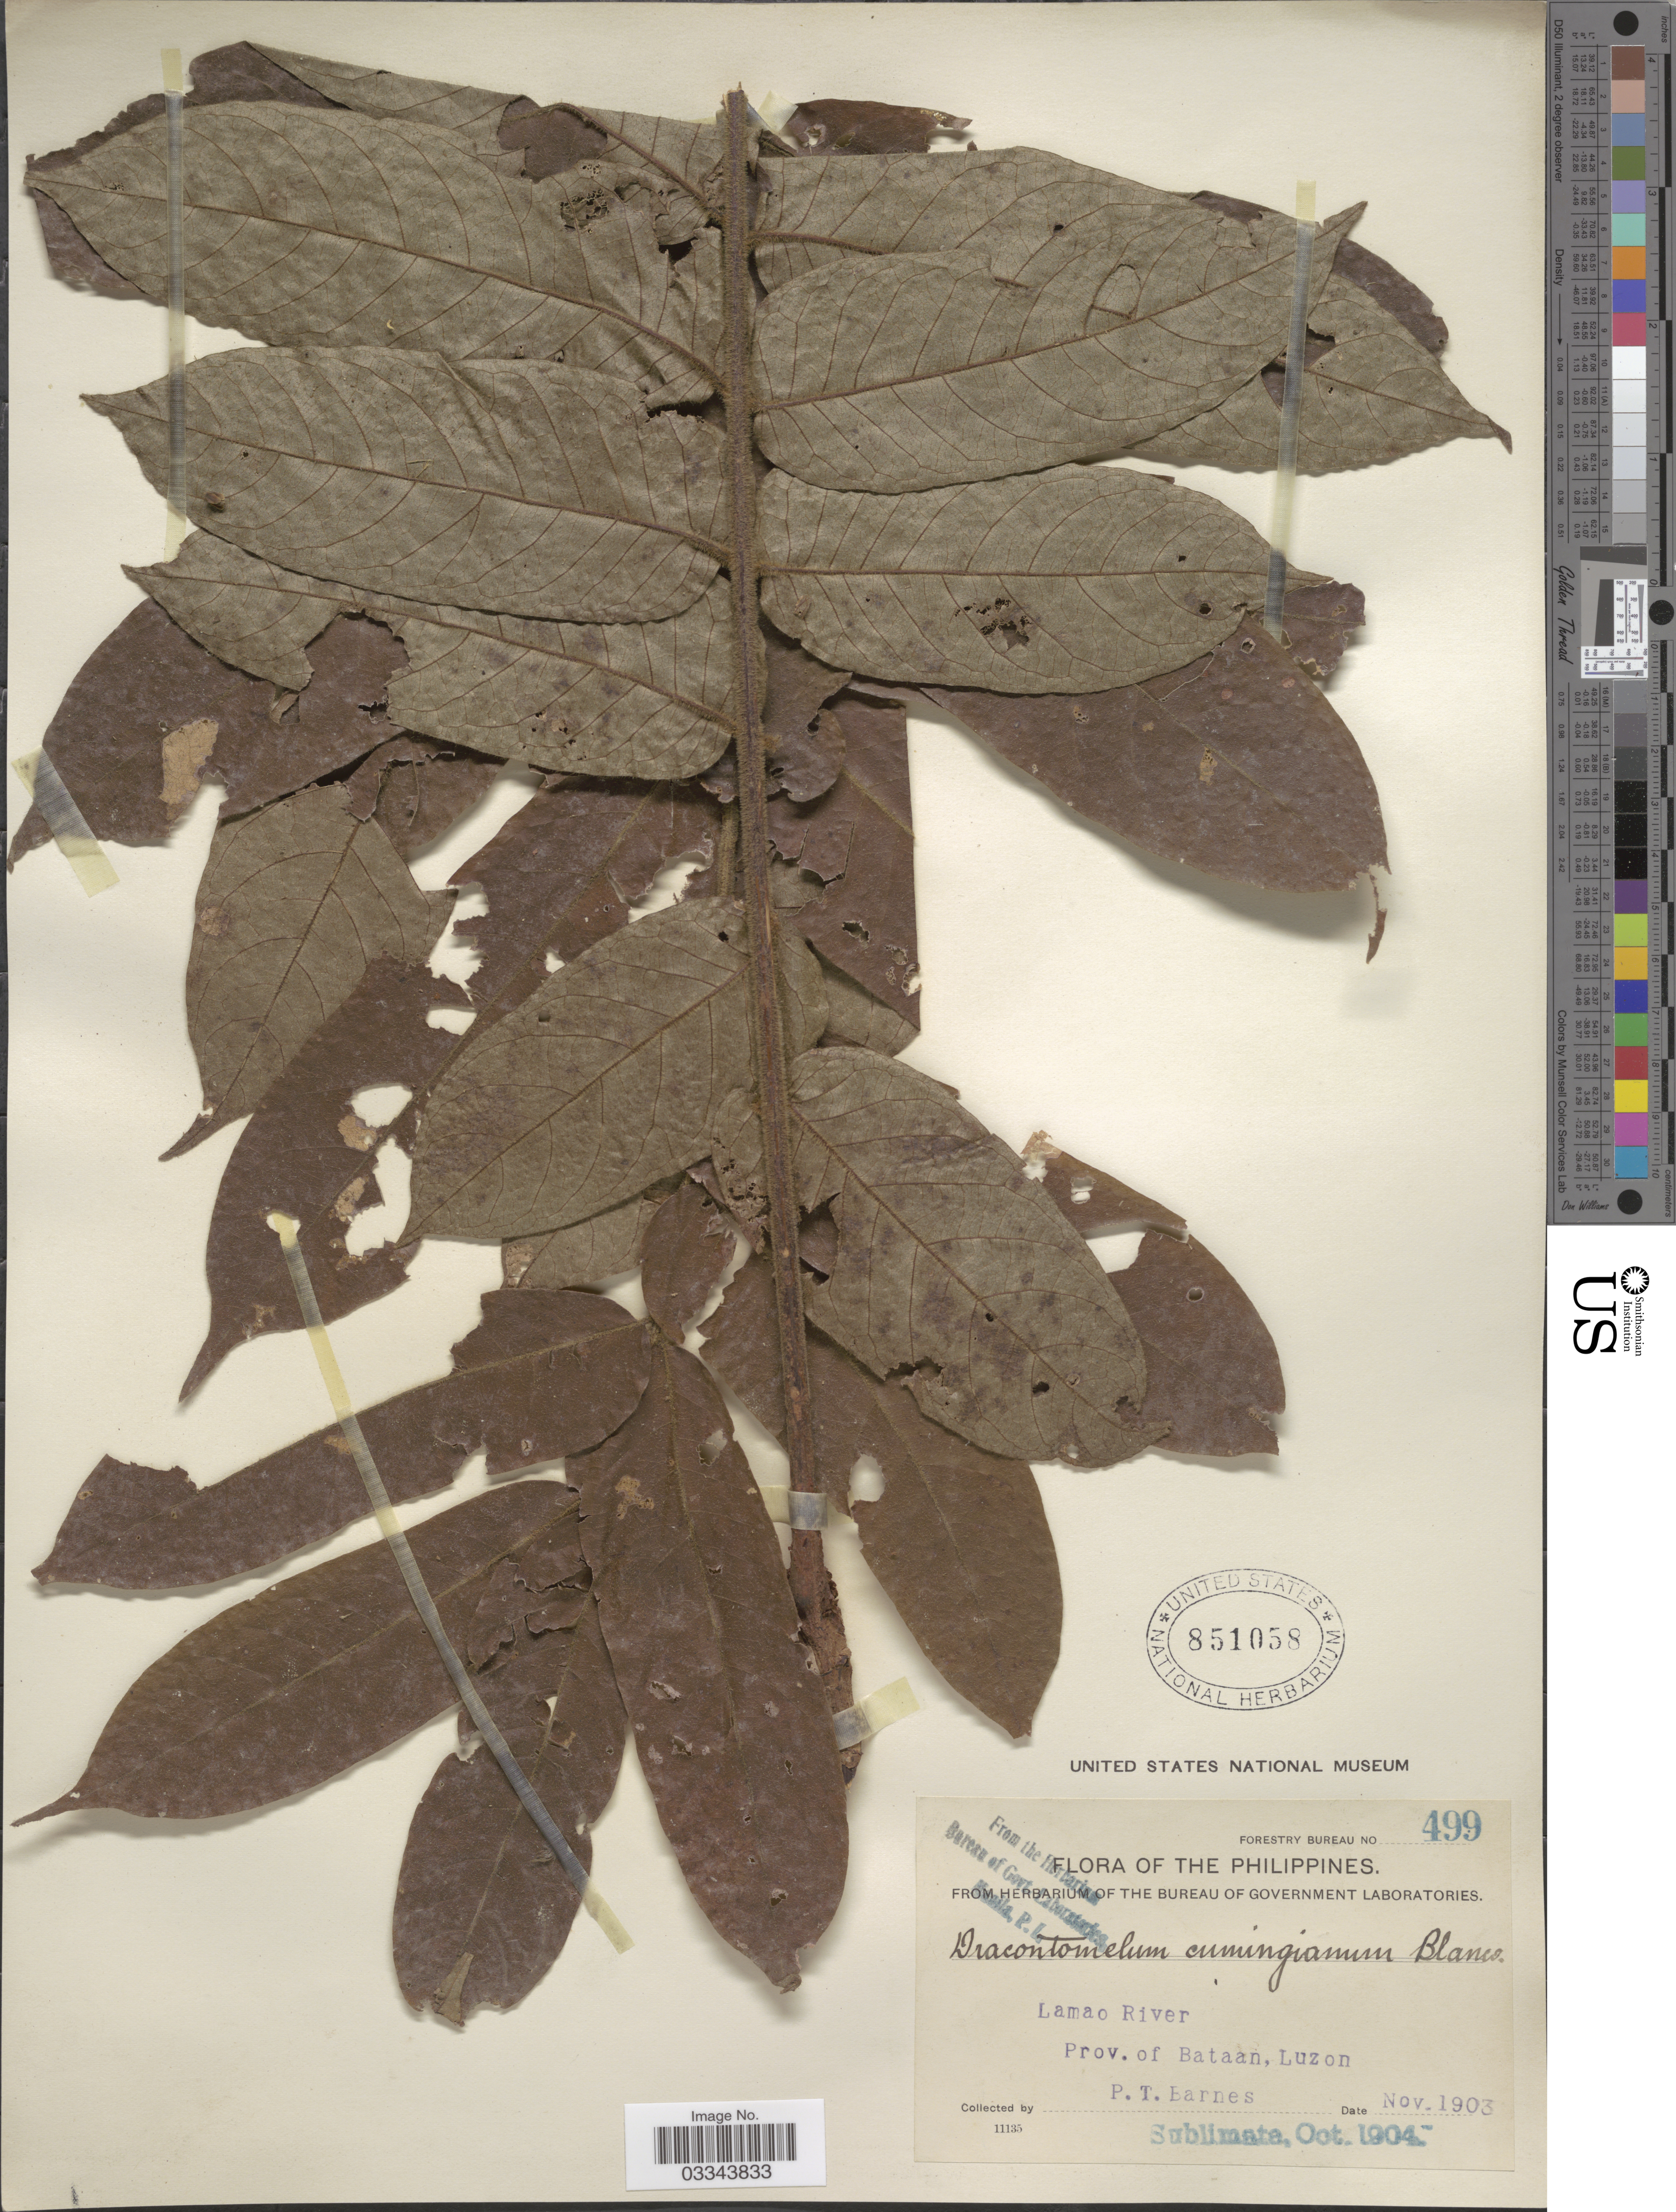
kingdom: Plantae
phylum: Tracheophyta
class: Magnoliopsida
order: Sapindales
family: Anacardiaceae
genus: Dracontomelon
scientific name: Dracontomelon edule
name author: Merr.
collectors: P. Barnes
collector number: Forestry Bureau 499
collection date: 1903-11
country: Philippines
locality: Lamao River. Prov. of Bataan, Luzon.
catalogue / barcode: US 851058